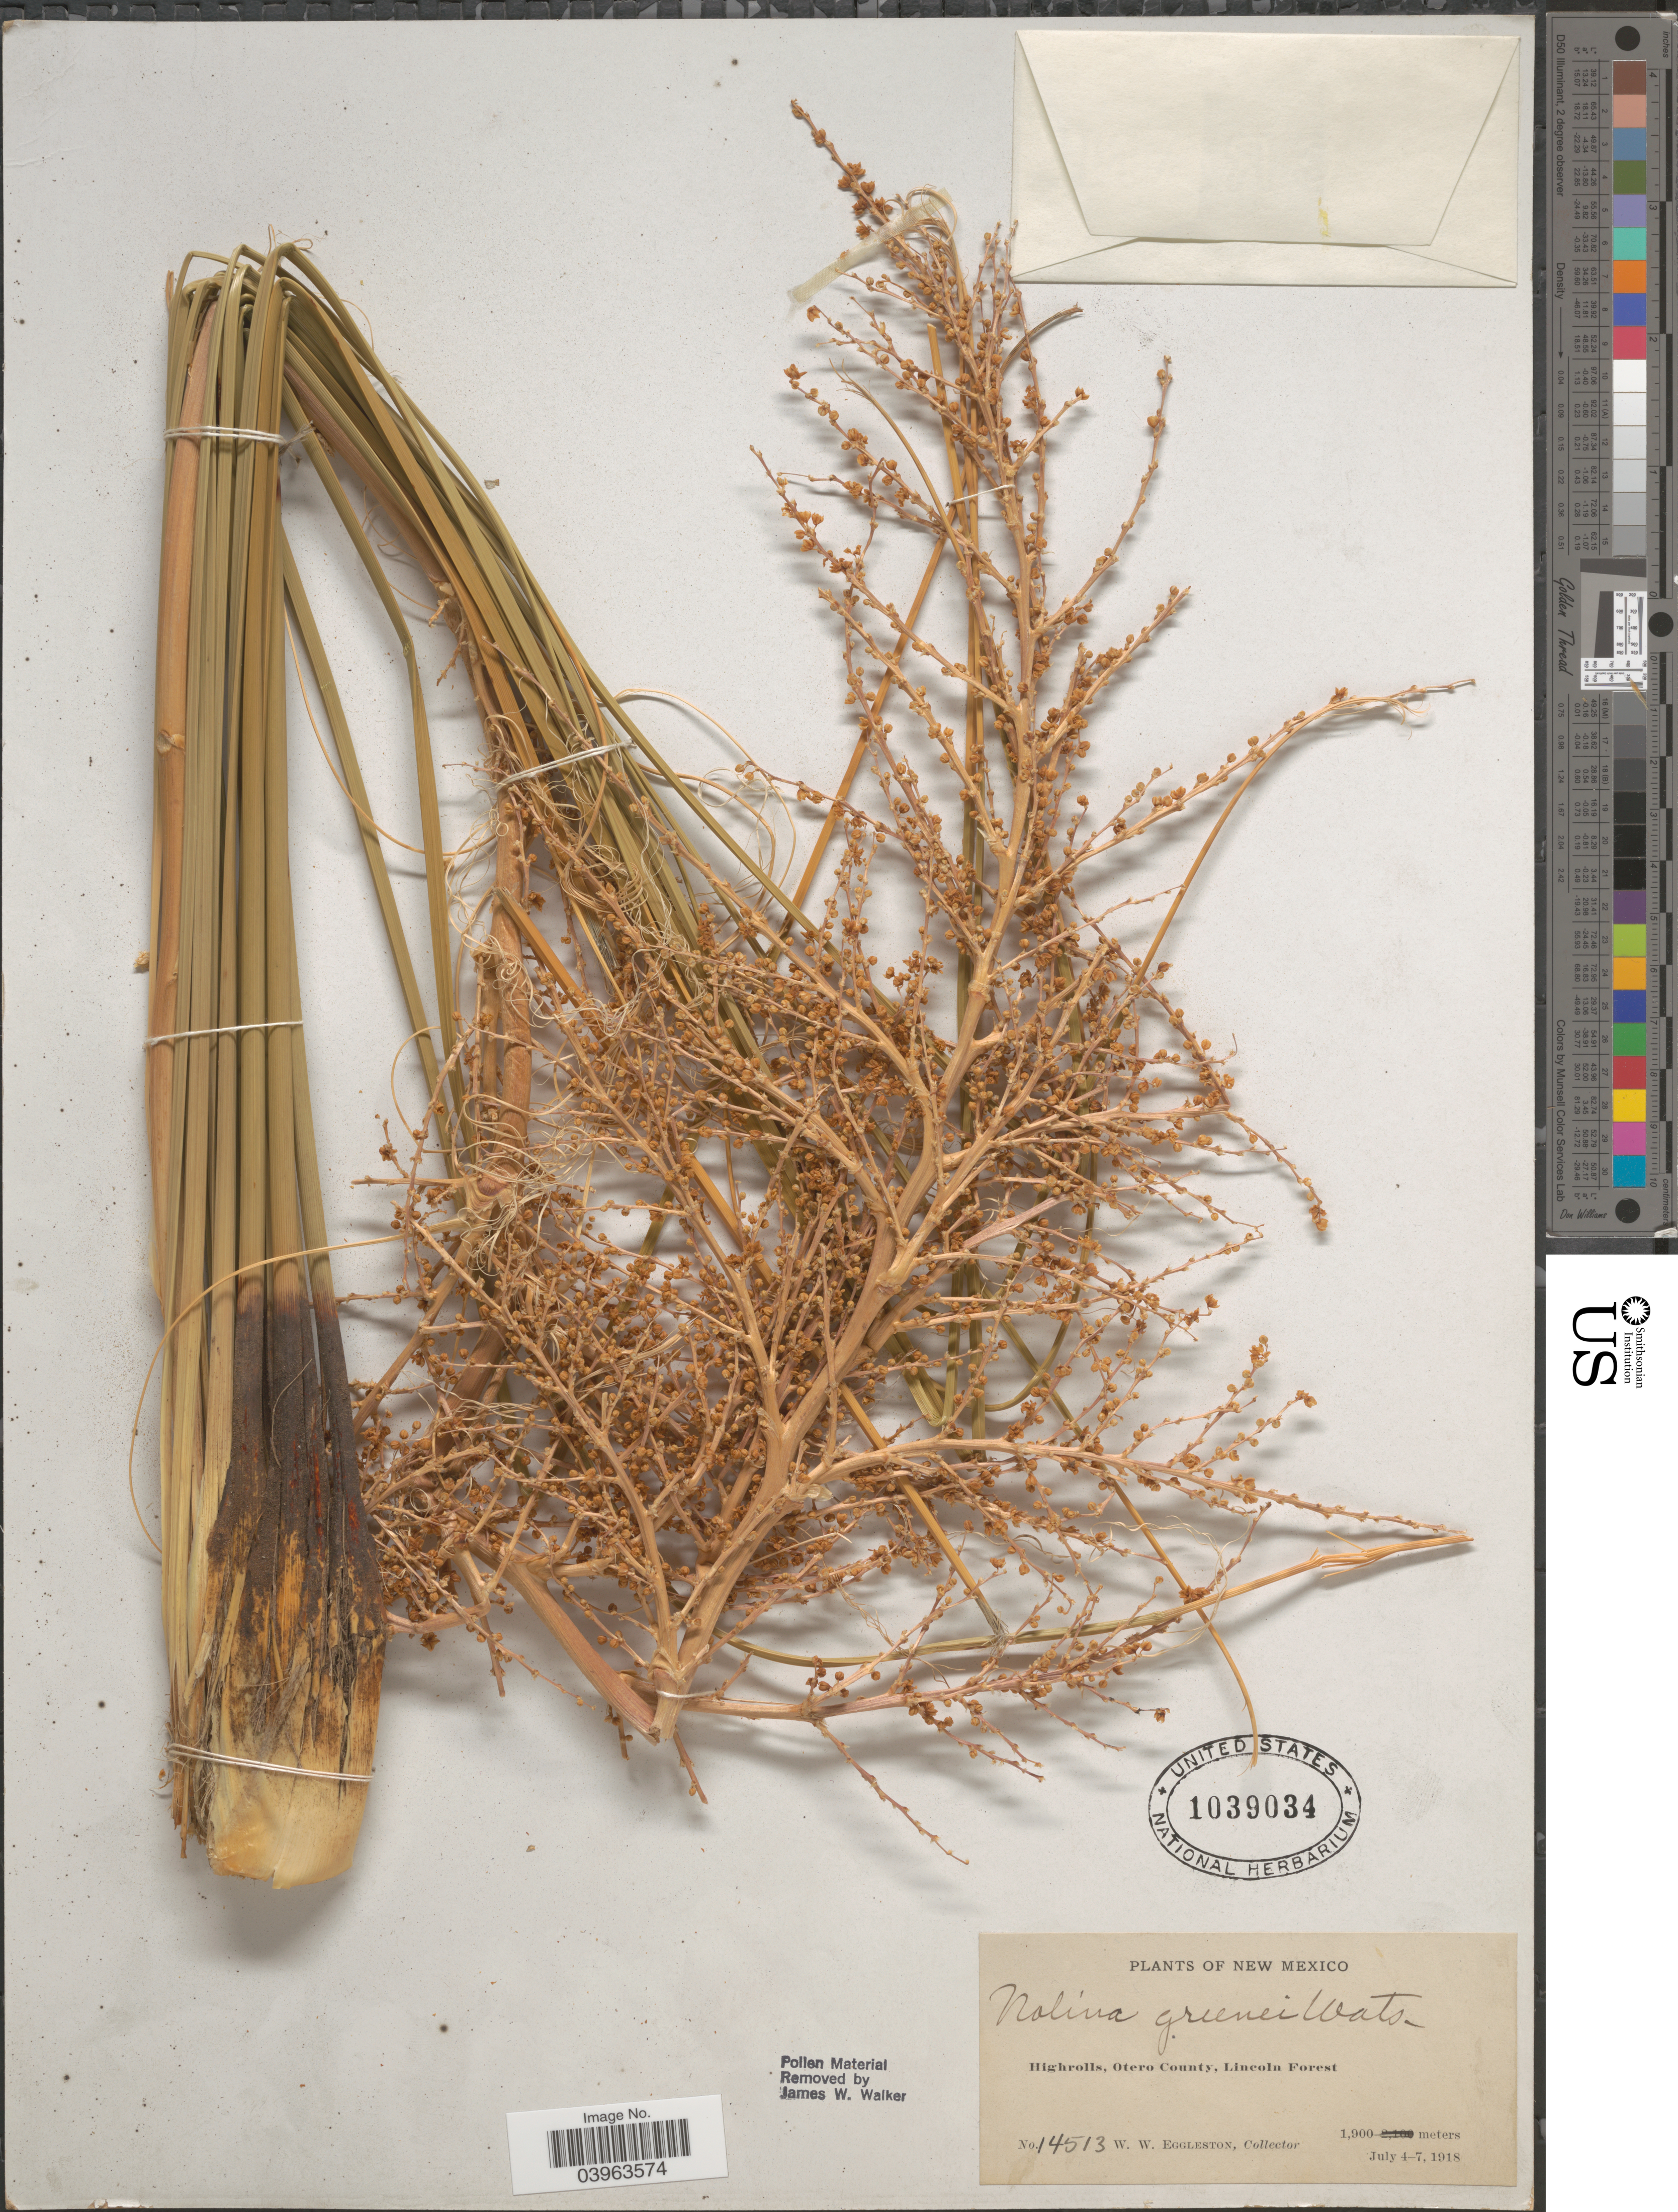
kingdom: Plantae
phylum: Tracheophyta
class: Liliopsida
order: Asparagales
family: Asparagaceae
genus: Nolina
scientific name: Nolina greenei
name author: S. Watson ex Trel.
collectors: W. W. Eggleston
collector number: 14513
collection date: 1918-07-04/1918-07-07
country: United States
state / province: New Mexico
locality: Highrolls, Otero County, Lincoln Forest.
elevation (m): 1900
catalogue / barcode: US 1039034